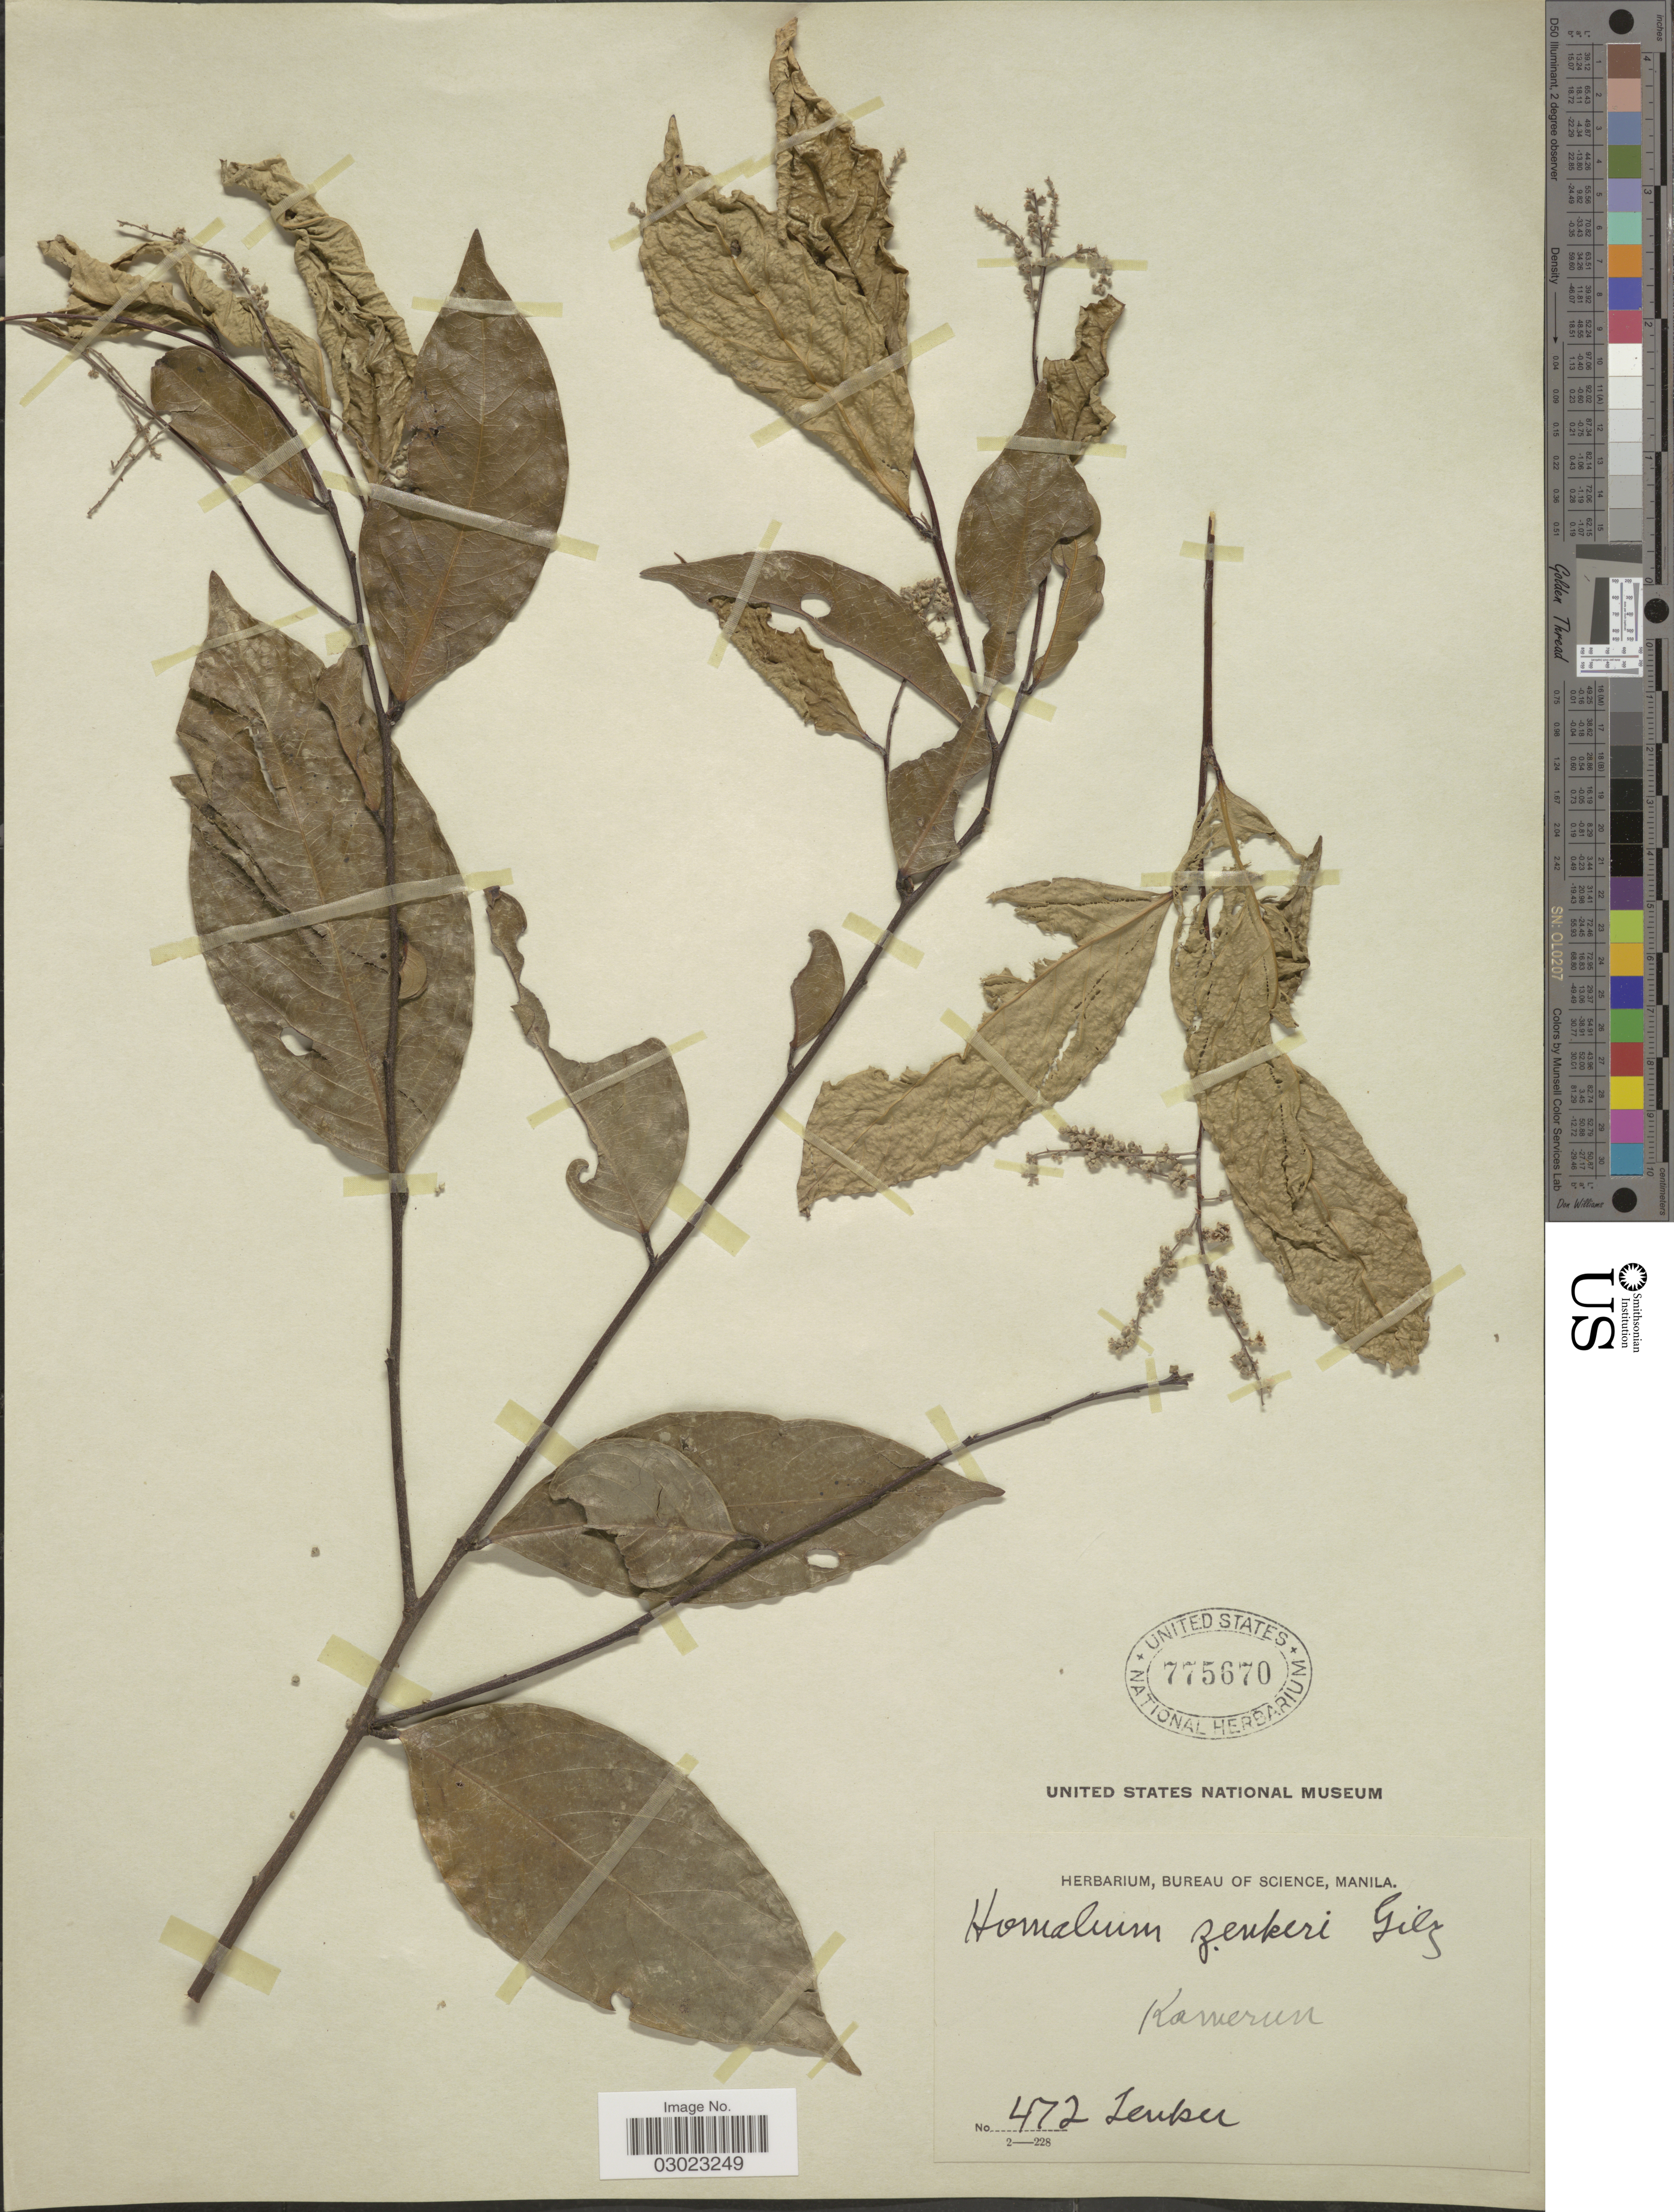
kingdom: Plantae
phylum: Tracheophyta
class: Magnoliopsida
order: Malpighiales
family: Salicaceae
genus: Homalium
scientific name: Homalium zenkeri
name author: Gilg ex Mildbr.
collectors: Zenker, --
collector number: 472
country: Cameroon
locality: Kamerun.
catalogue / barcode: US 775670